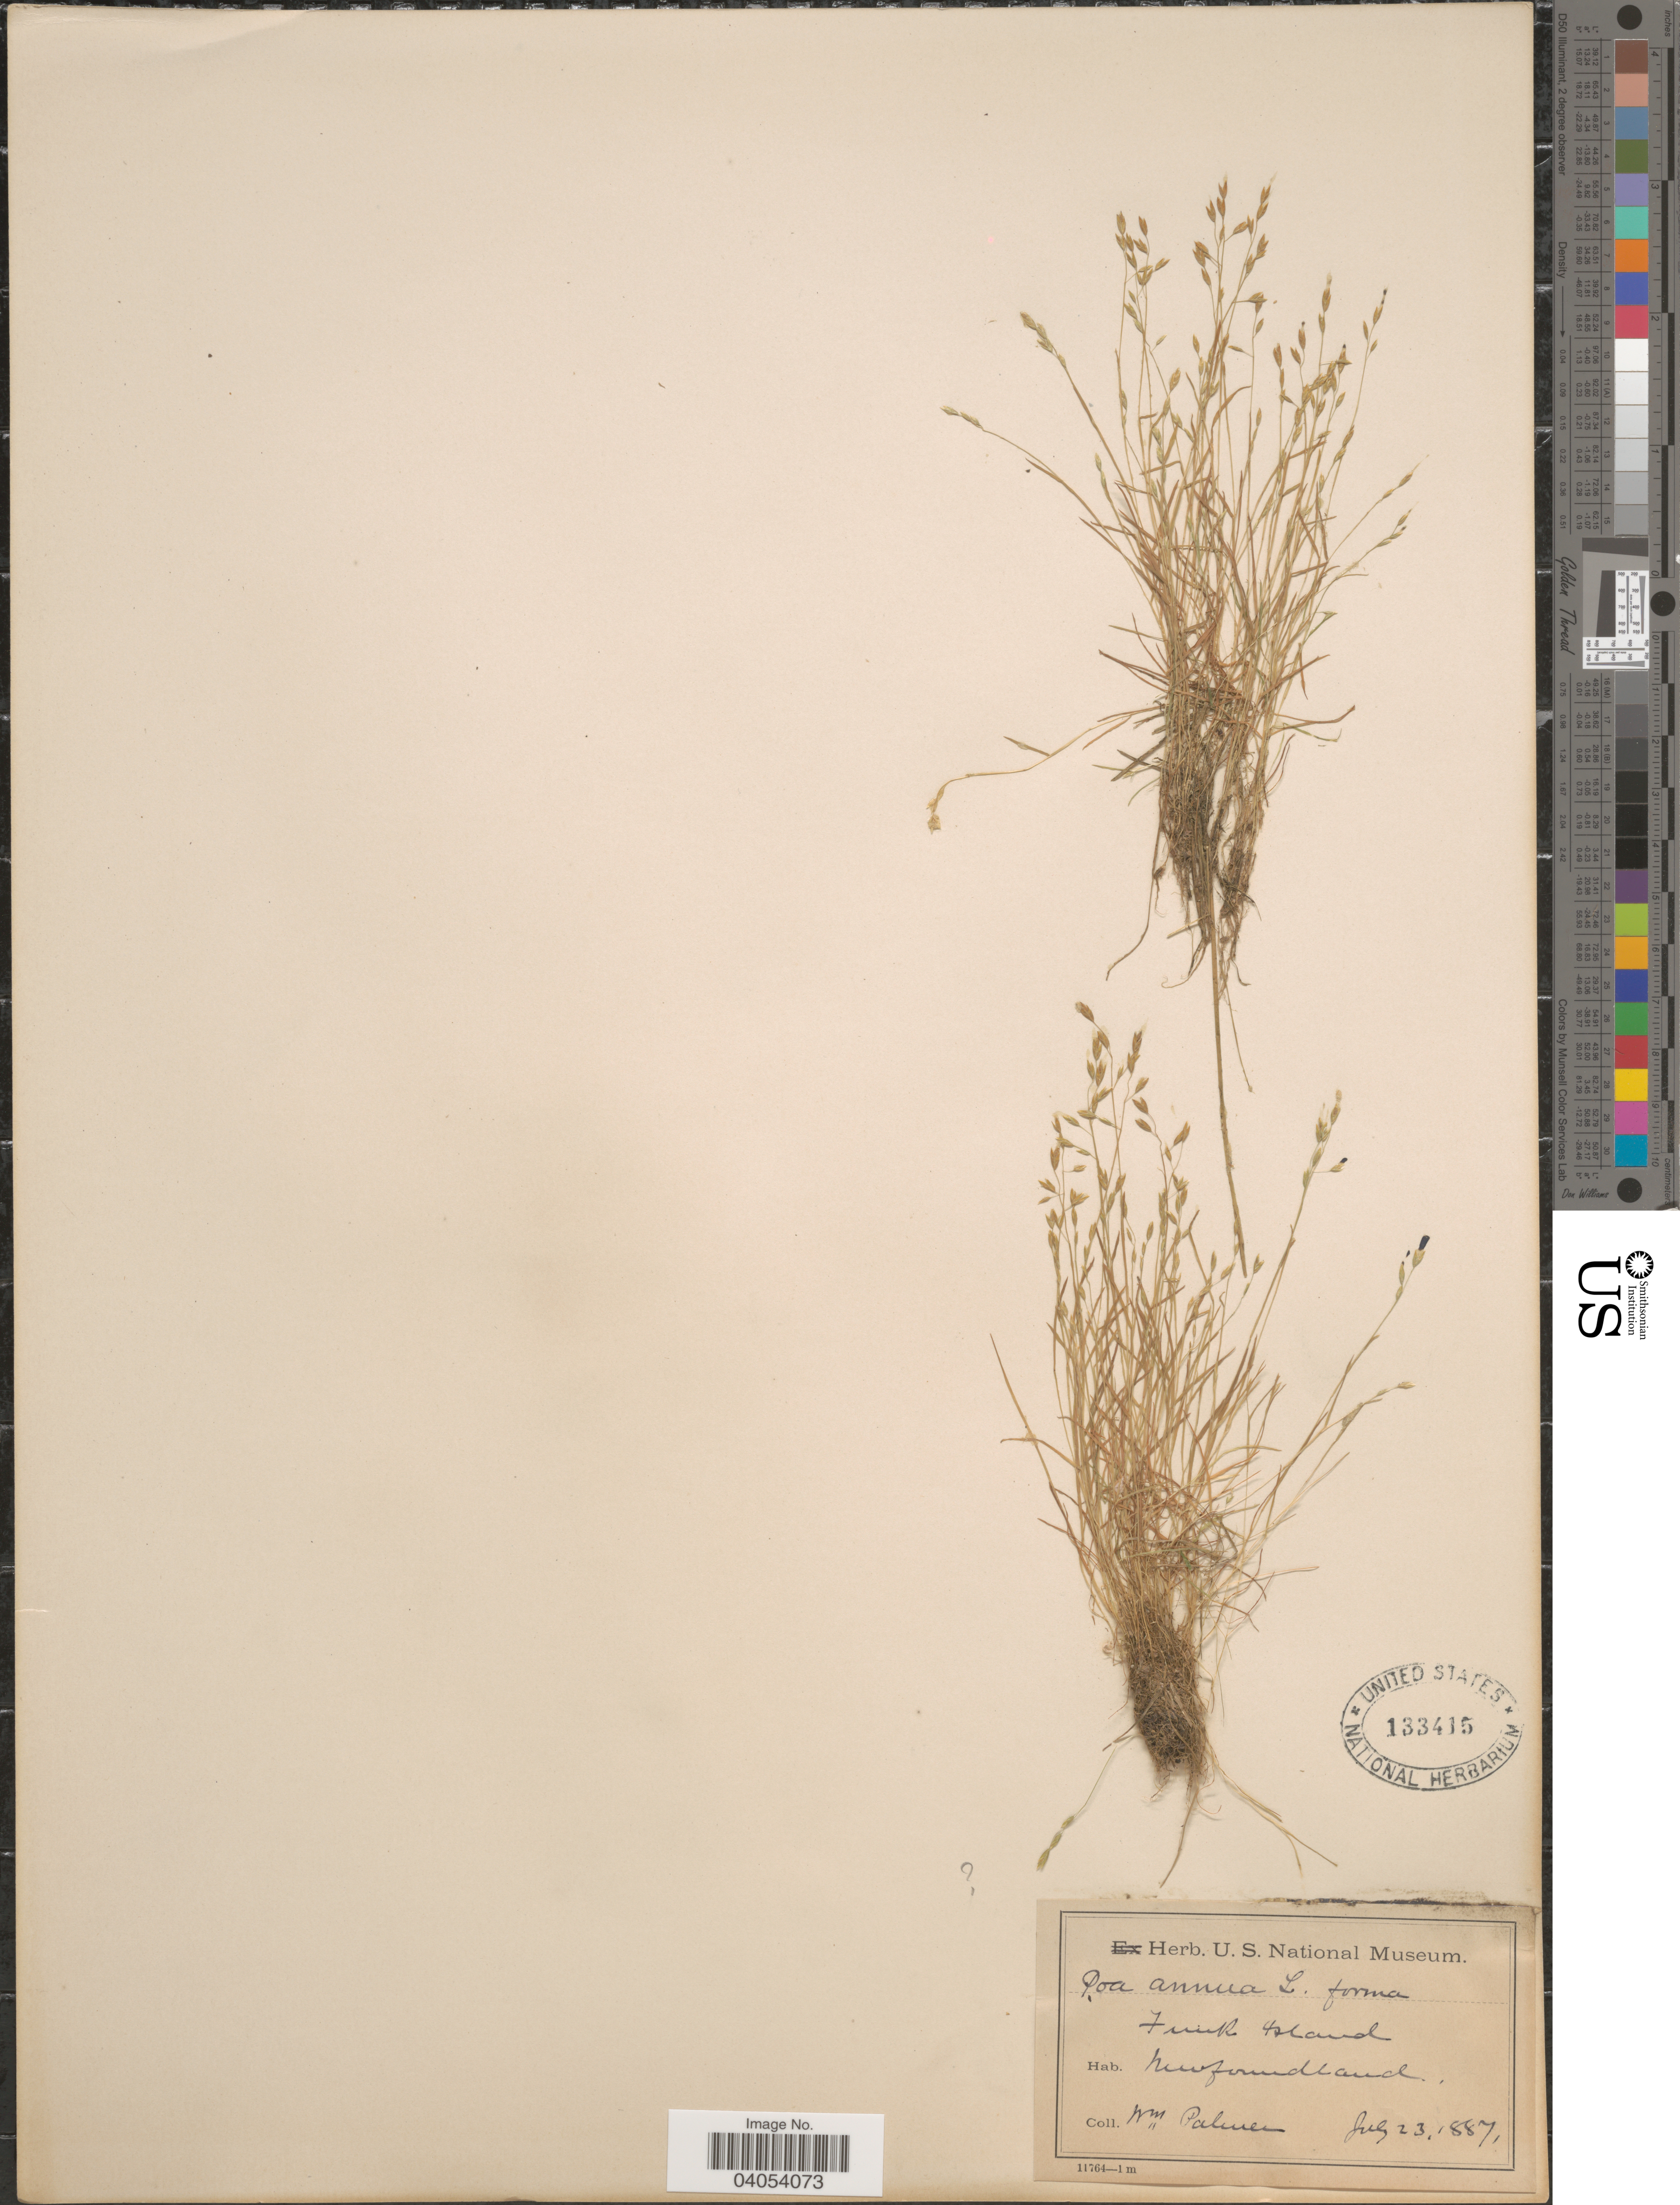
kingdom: Plantae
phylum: Tracheophyta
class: Liliopsida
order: Poales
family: Poaceae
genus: Poa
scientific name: Poa annua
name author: L.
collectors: W. Palmer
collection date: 1887-07-23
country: Canada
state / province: Newfoundland and Labrador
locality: Funk Island.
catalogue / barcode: US 133415